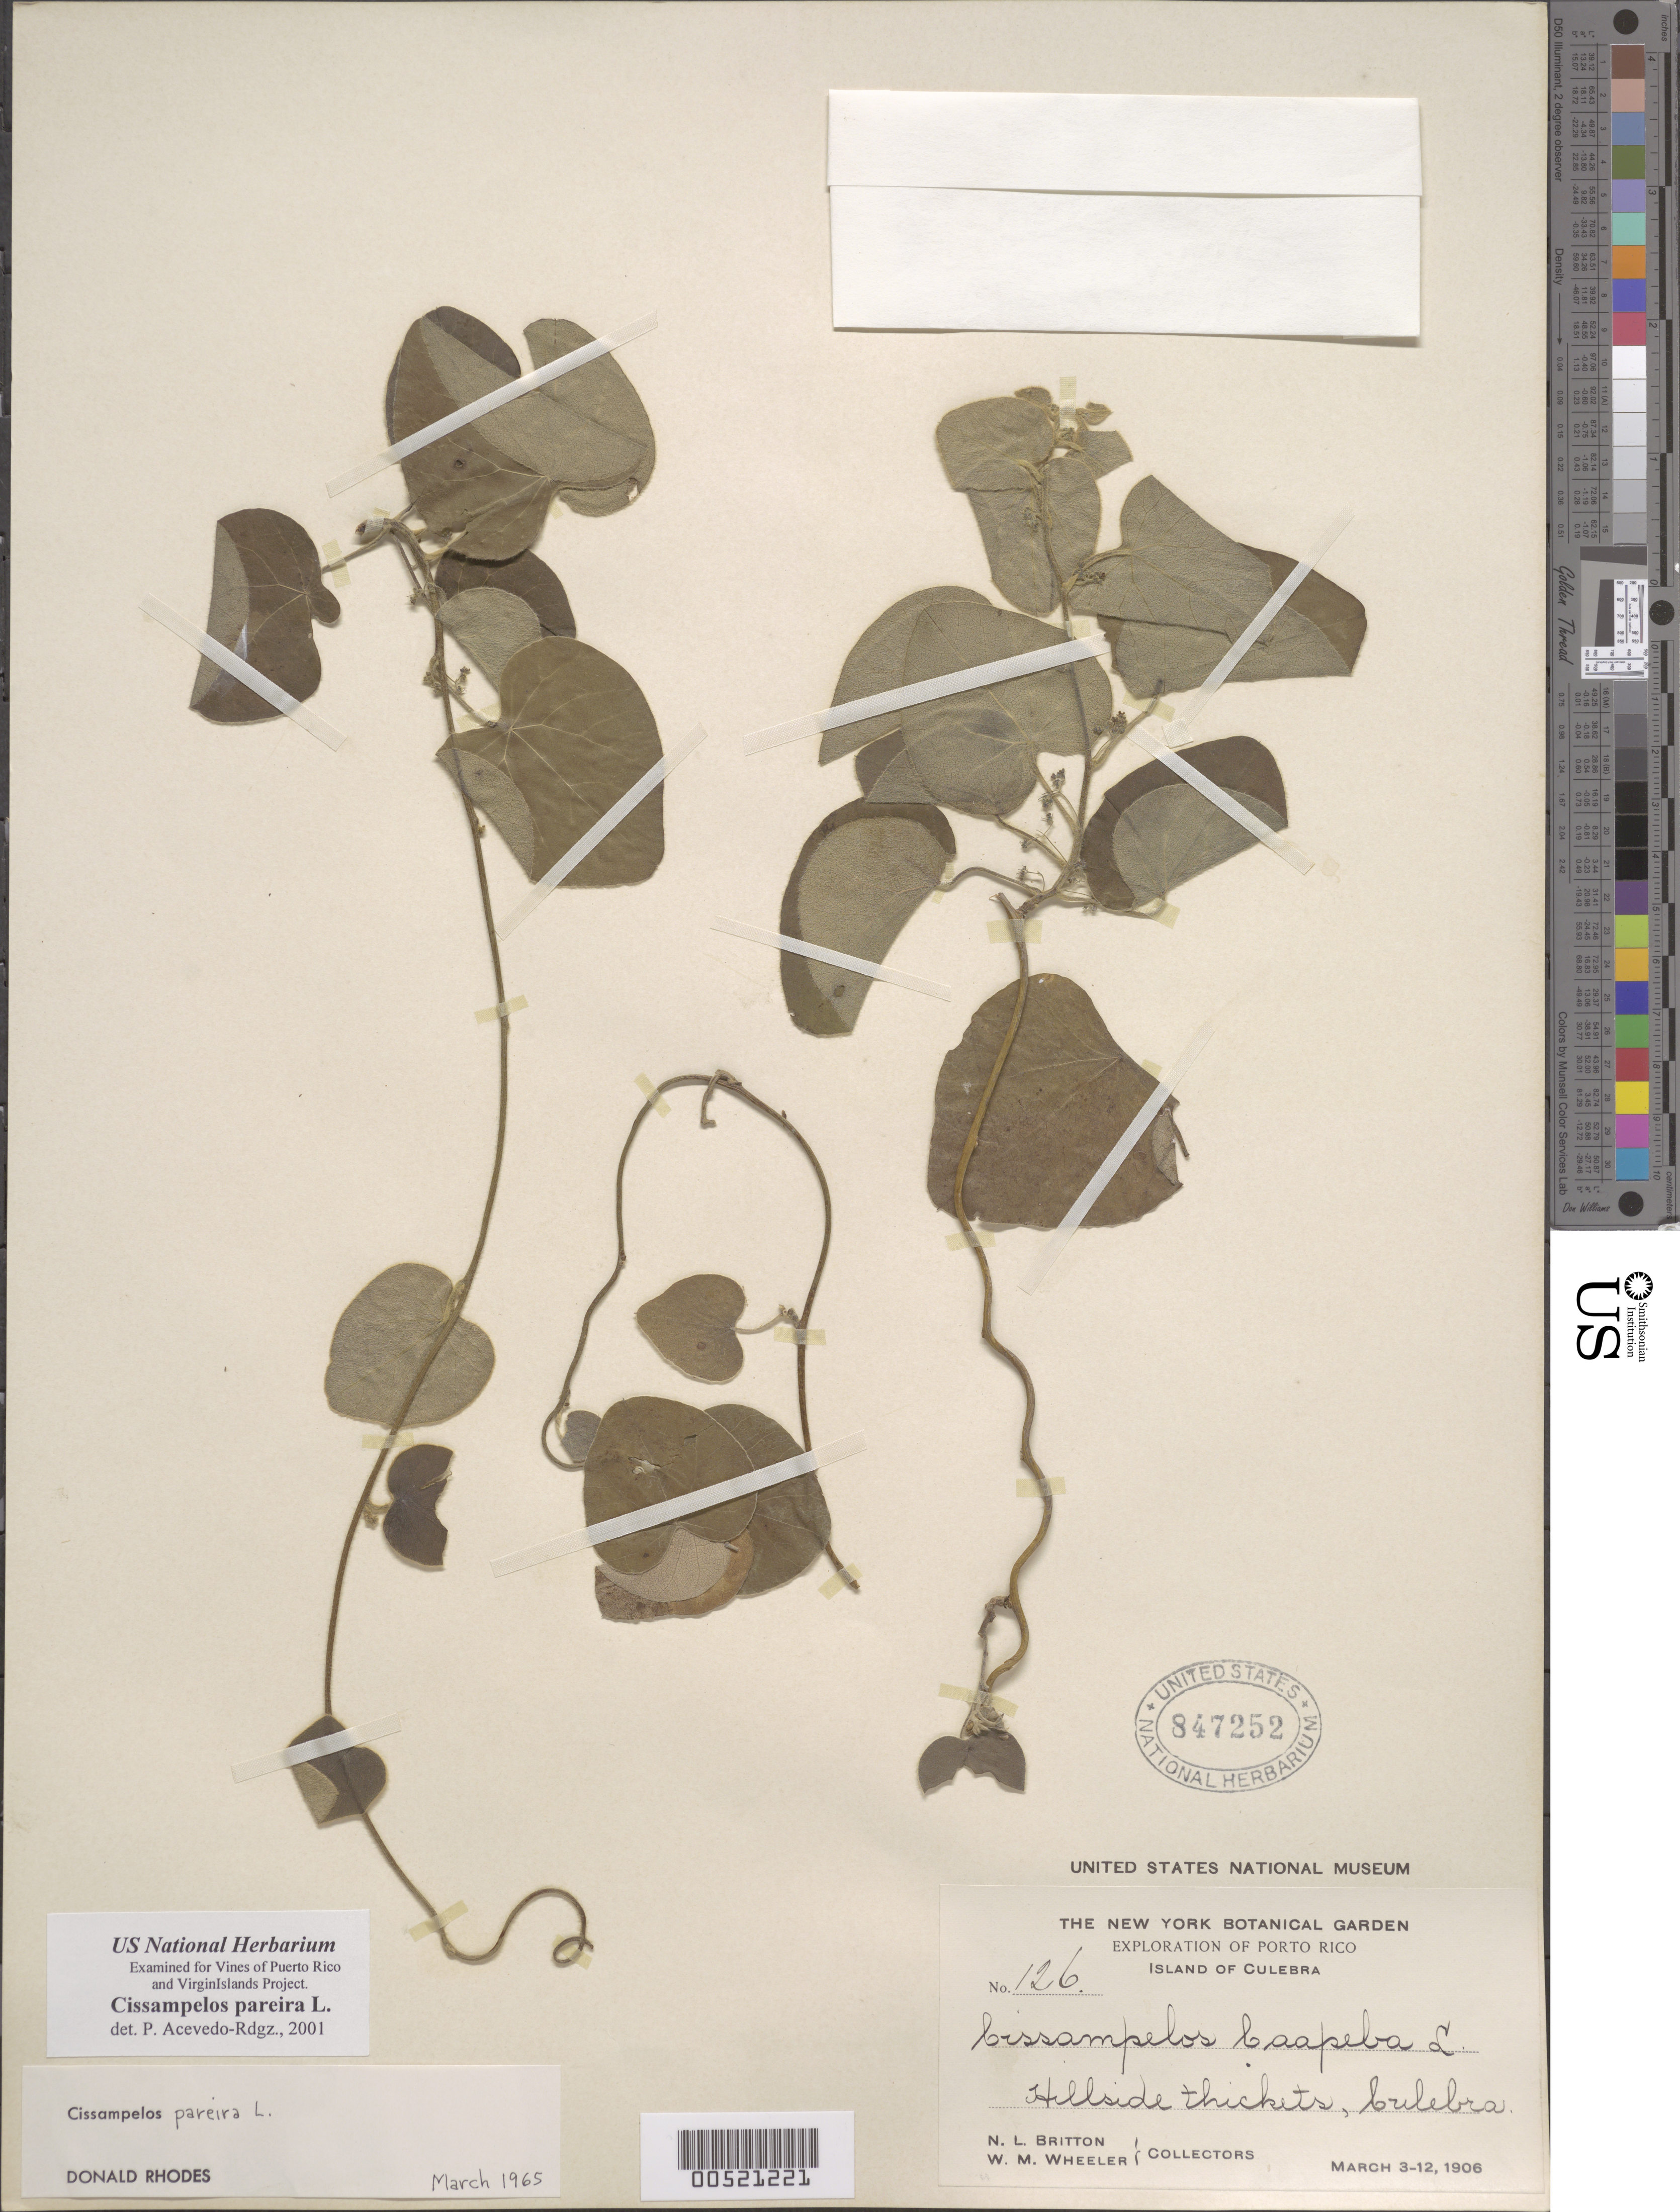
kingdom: Plantae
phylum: Tracheophyta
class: Magnoliopsida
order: Ranunculales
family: Menispermaceae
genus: Cissampelos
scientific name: Cissampelos pareira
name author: L.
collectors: N. Britton & W. Wheeler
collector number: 126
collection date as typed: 03 Mar 1906 to 12 Mar 1906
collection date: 1906-03-03/1906-03-12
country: Puerto Rico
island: Greater Antilles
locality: Culebra Island. Hillside thicket.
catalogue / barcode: US 847252